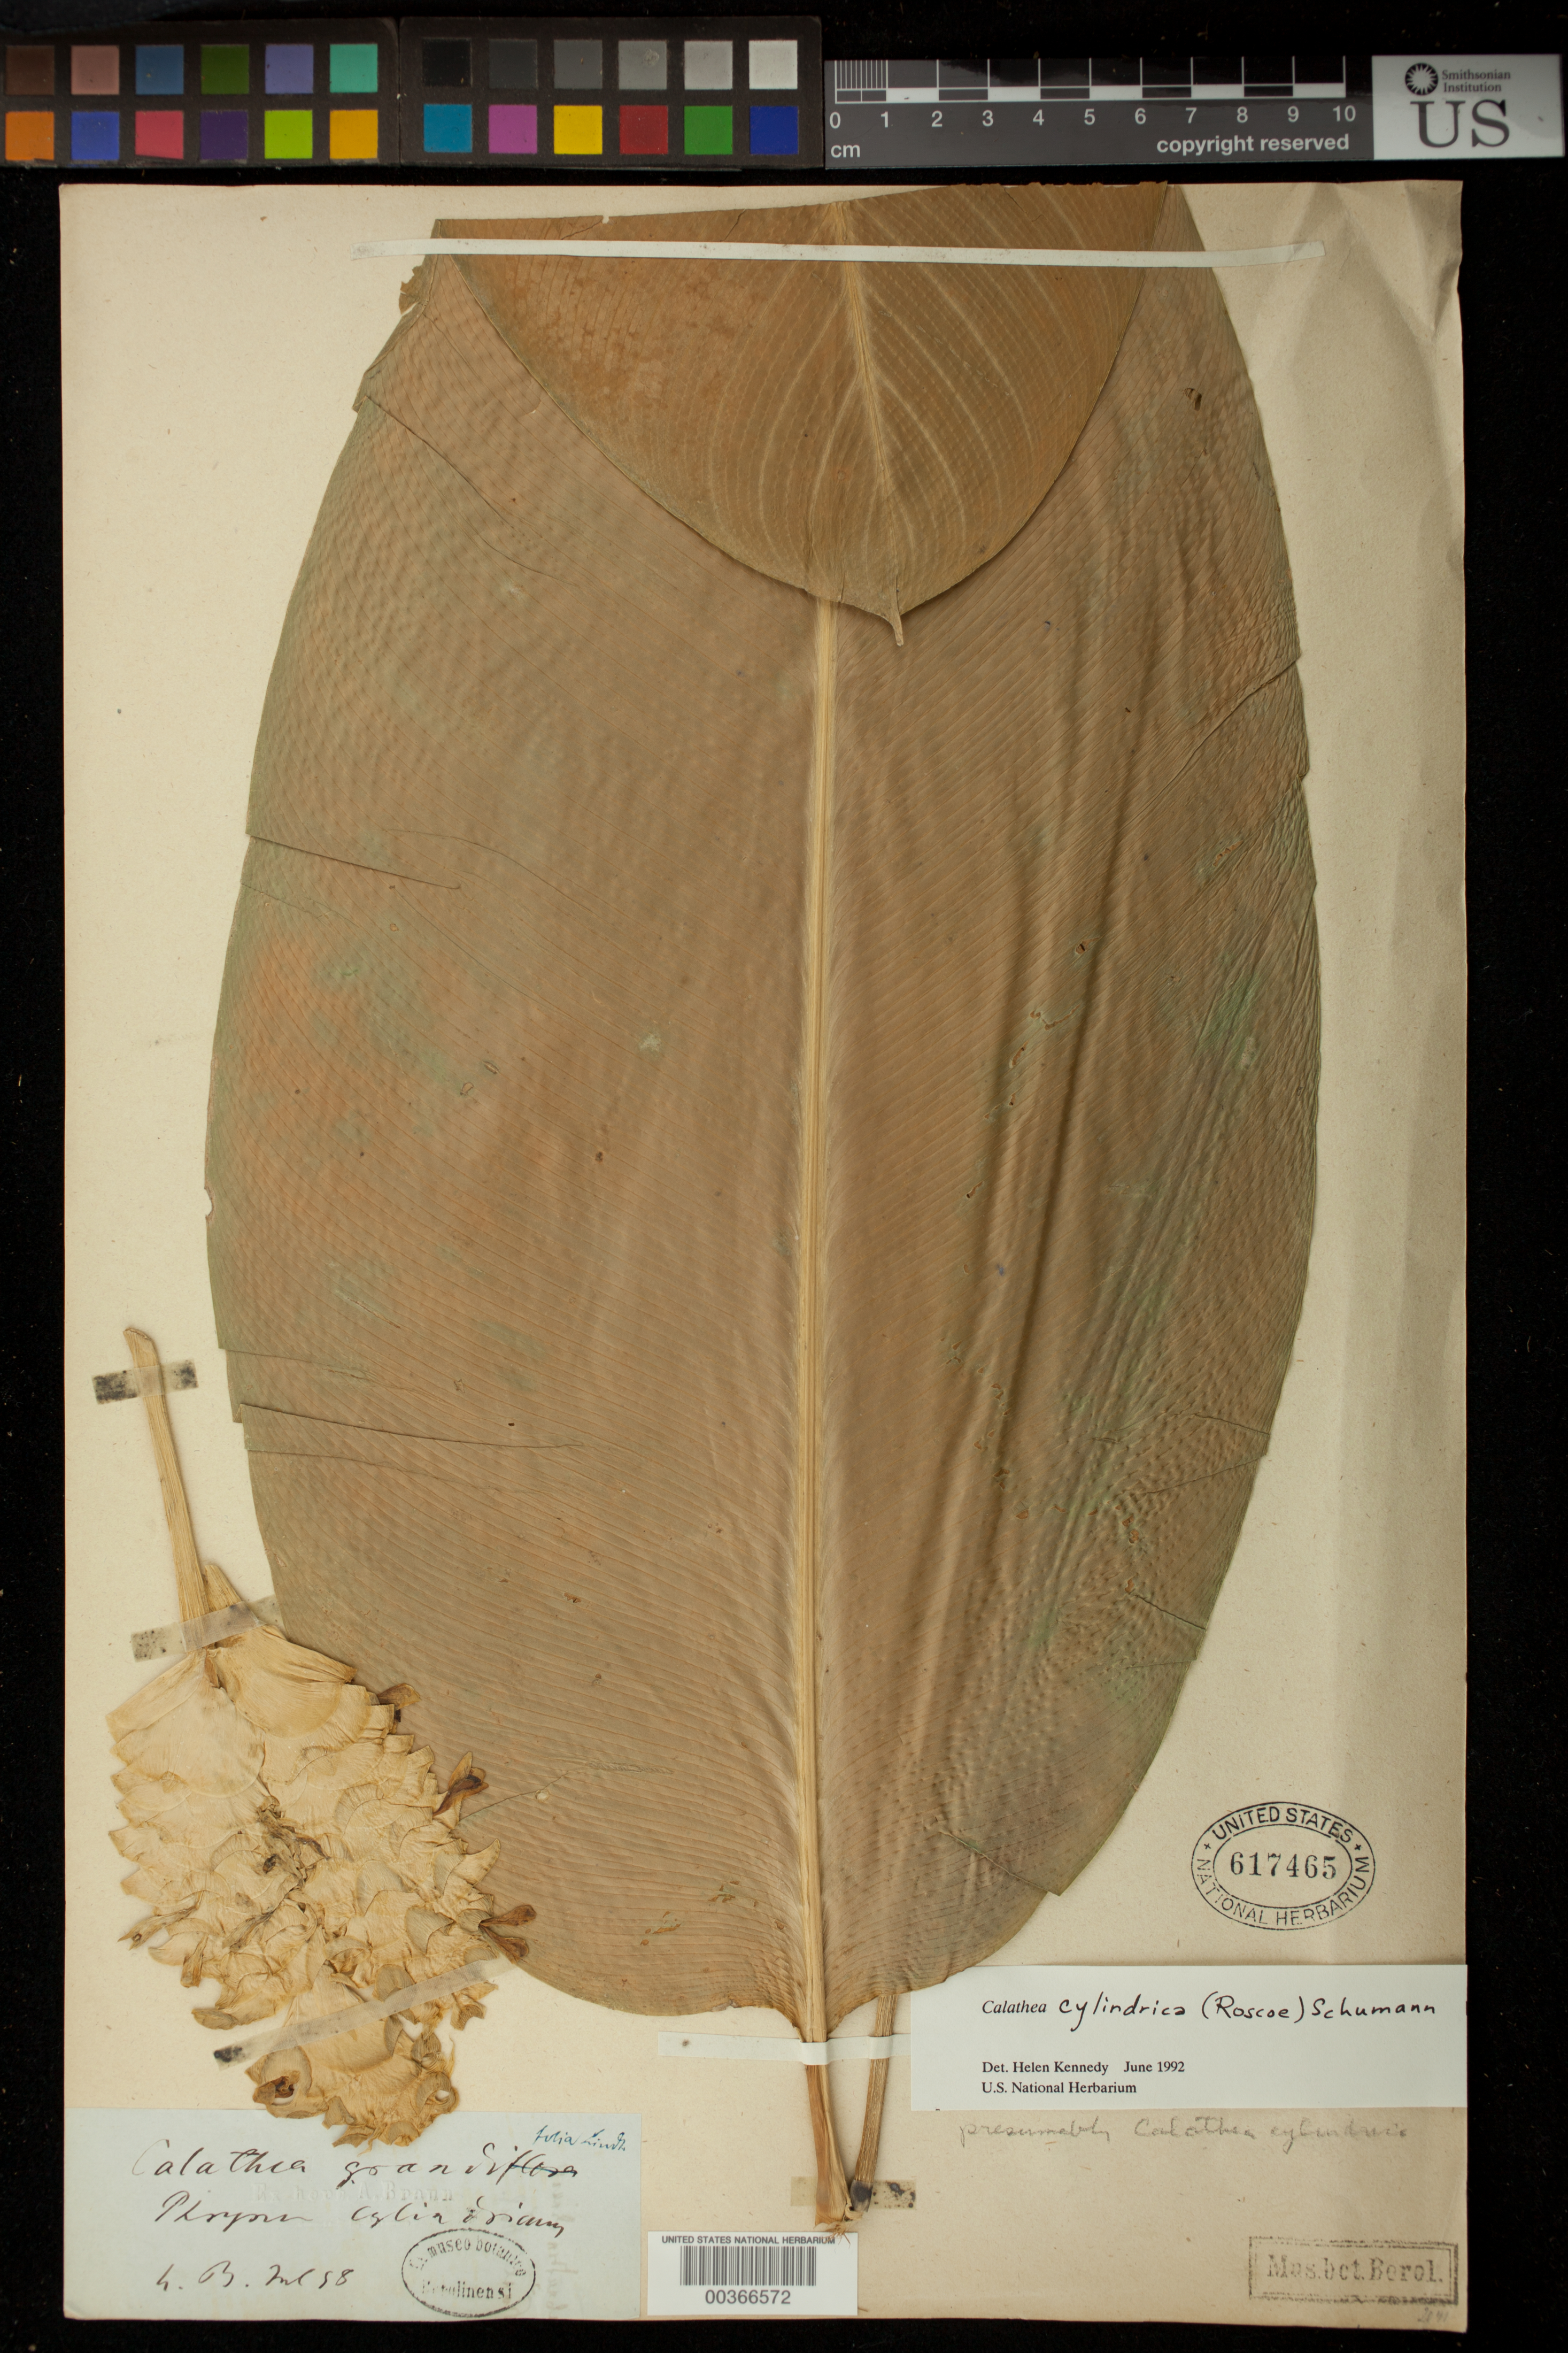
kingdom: Plantae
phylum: Tracheophyta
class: Liliopsida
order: Zingiberales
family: Marantaceae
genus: Goeppertia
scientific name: Goeppertia cylindrica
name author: (Roscoe) Borchs. & S. Suárez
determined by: Strong, M. T., (US), Smithsonian Institution - National Museum of Natural History (UNITED STATES)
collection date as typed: Jul 1858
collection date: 1858-07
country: Germany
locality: Gorgenthal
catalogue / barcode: US 617465